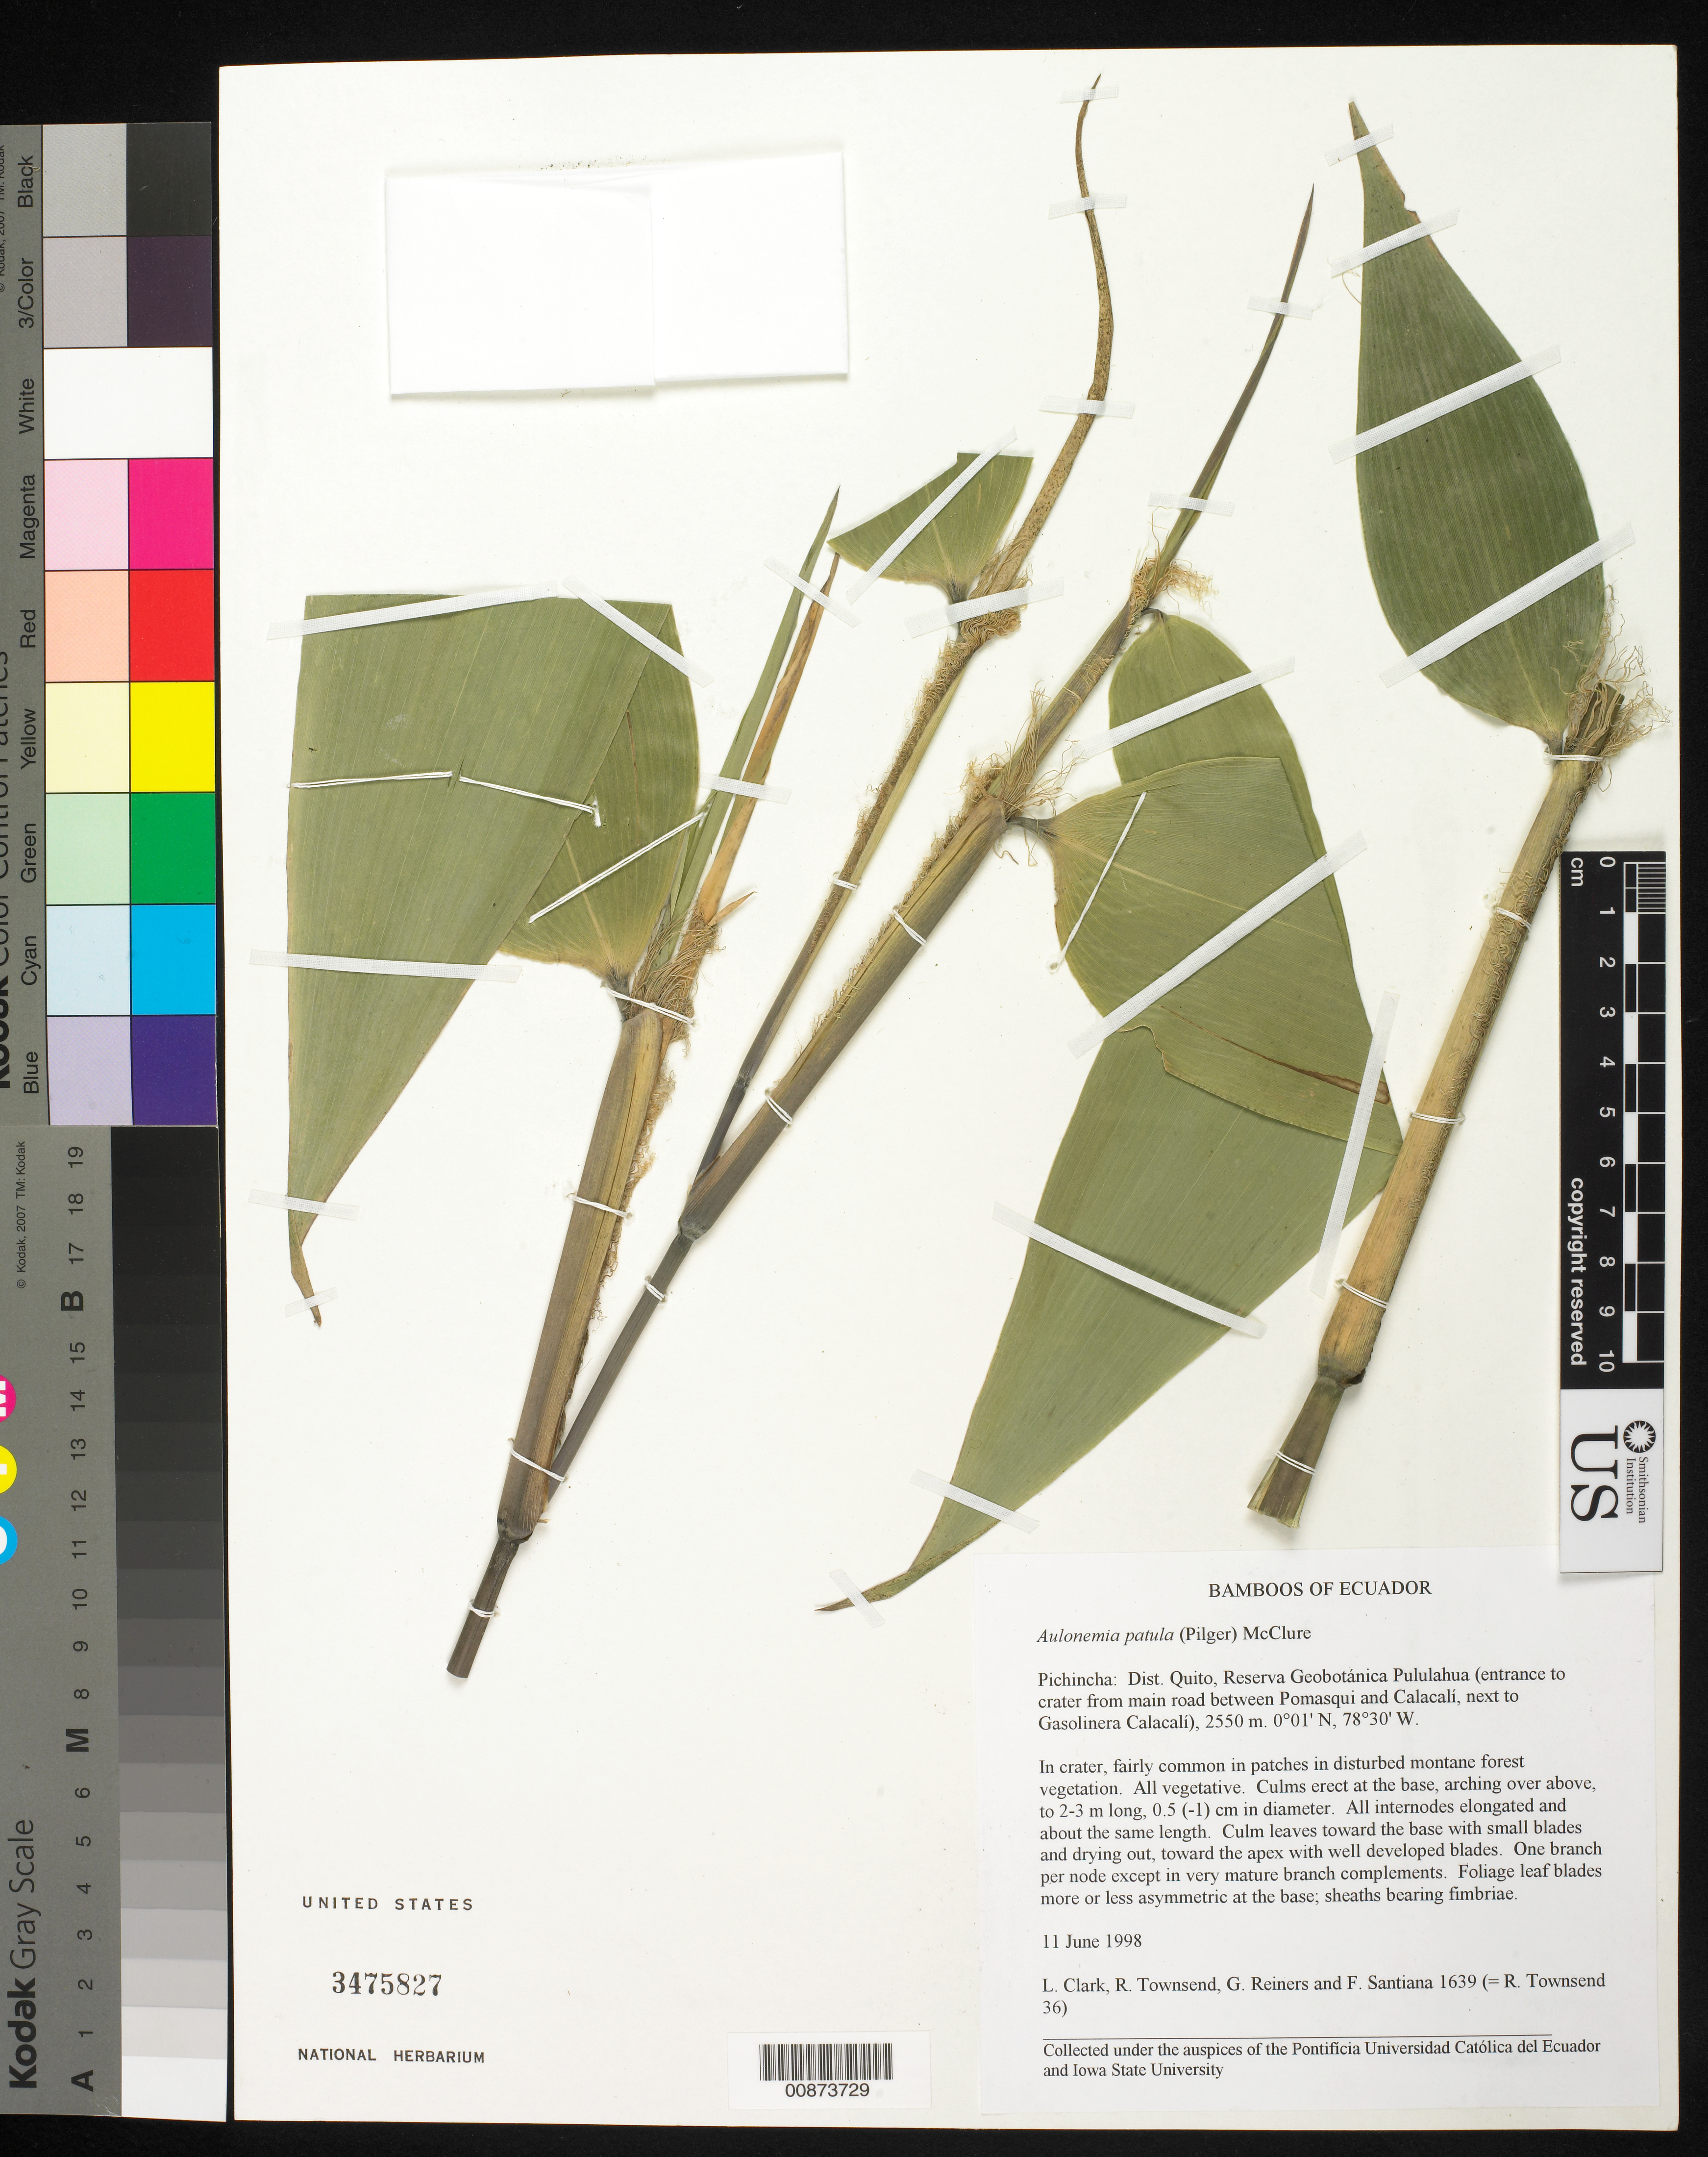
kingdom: Plantae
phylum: Tracheophyta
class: Liliopsida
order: Poales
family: Poaceae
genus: Aulonemia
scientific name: Aulonemia patula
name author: (Pilg.) McClure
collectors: L. G. Clark, R. Townsend, G. Reiners & F. Santiana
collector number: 1639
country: Ecuador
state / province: Pichincha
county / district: Quito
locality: Reserva Geobotanica Pululahua between Pomasqui and CalaCali, next to Gasolinera CalaCali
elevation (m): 2550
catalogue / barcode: US 3475827